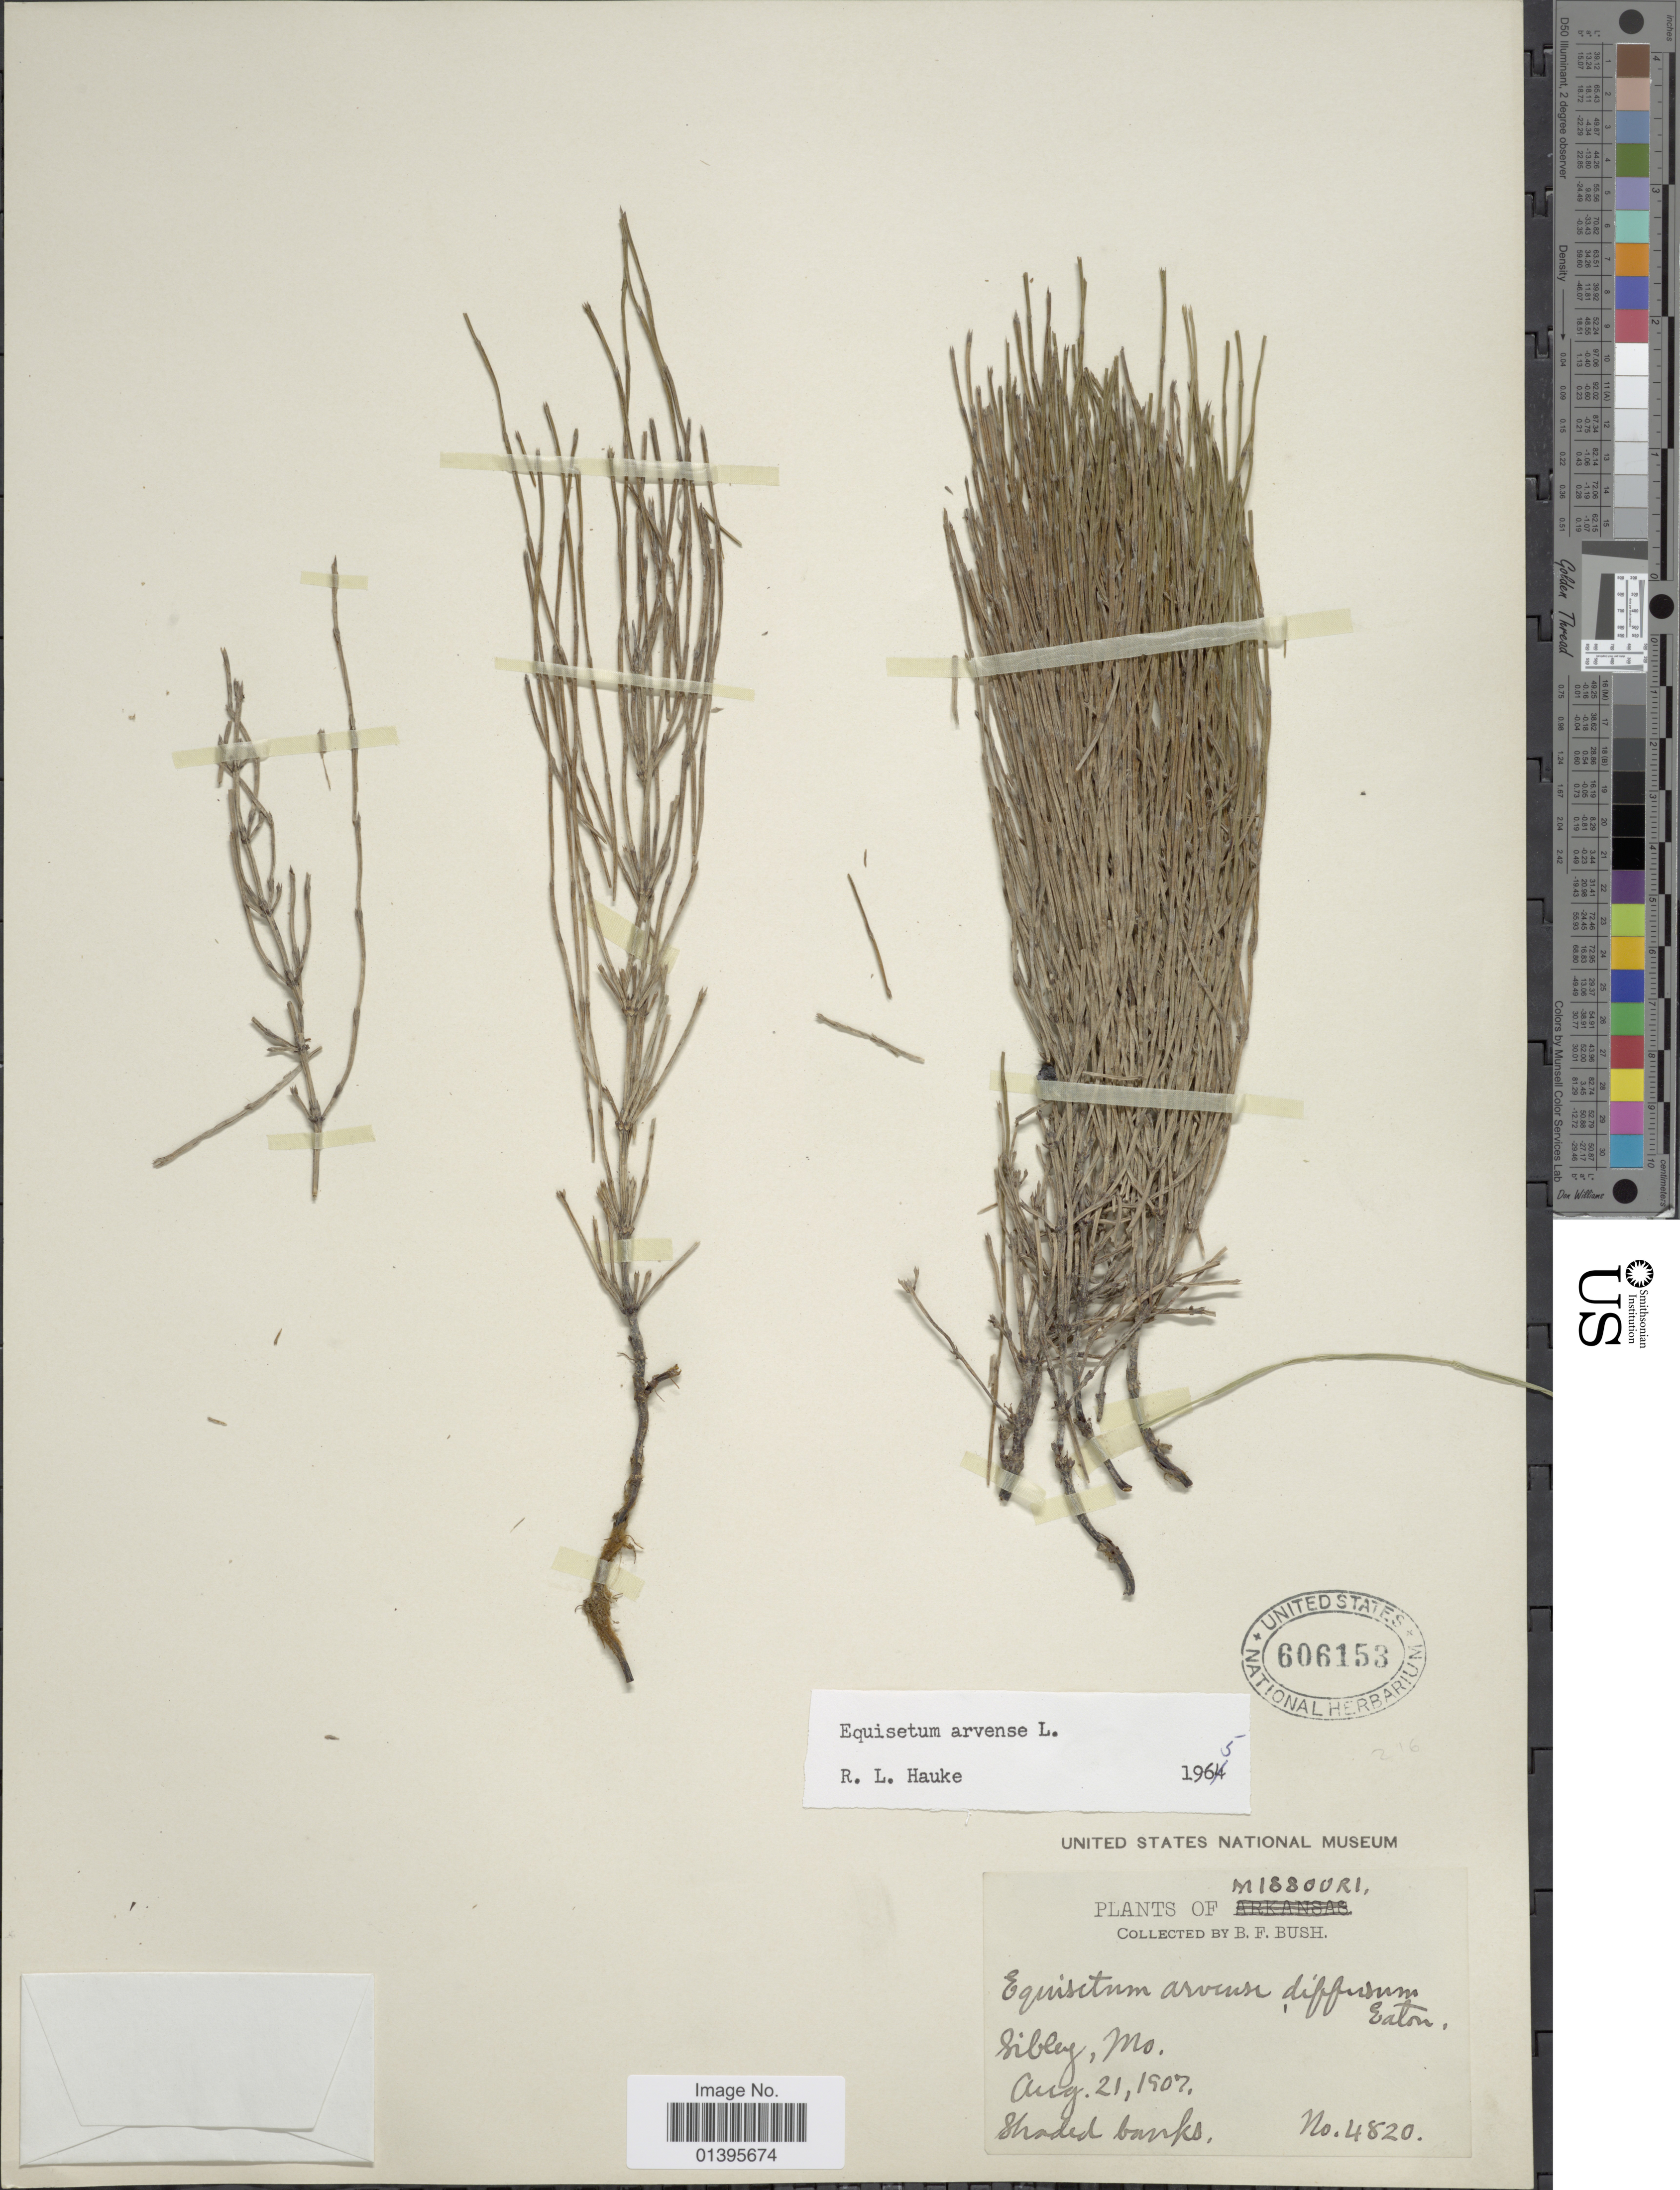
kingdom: Plantae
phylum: Tracheophyta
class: Polypodiopsida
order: Equisetales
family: Equisetaceae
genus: Equisetum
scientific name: Equisetum arvense var. diffusum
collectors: B. F. Bush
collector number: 4820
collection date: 1907-08-21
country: United States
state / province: Missouri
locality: Sibley, Mo.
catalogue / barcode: US 606153